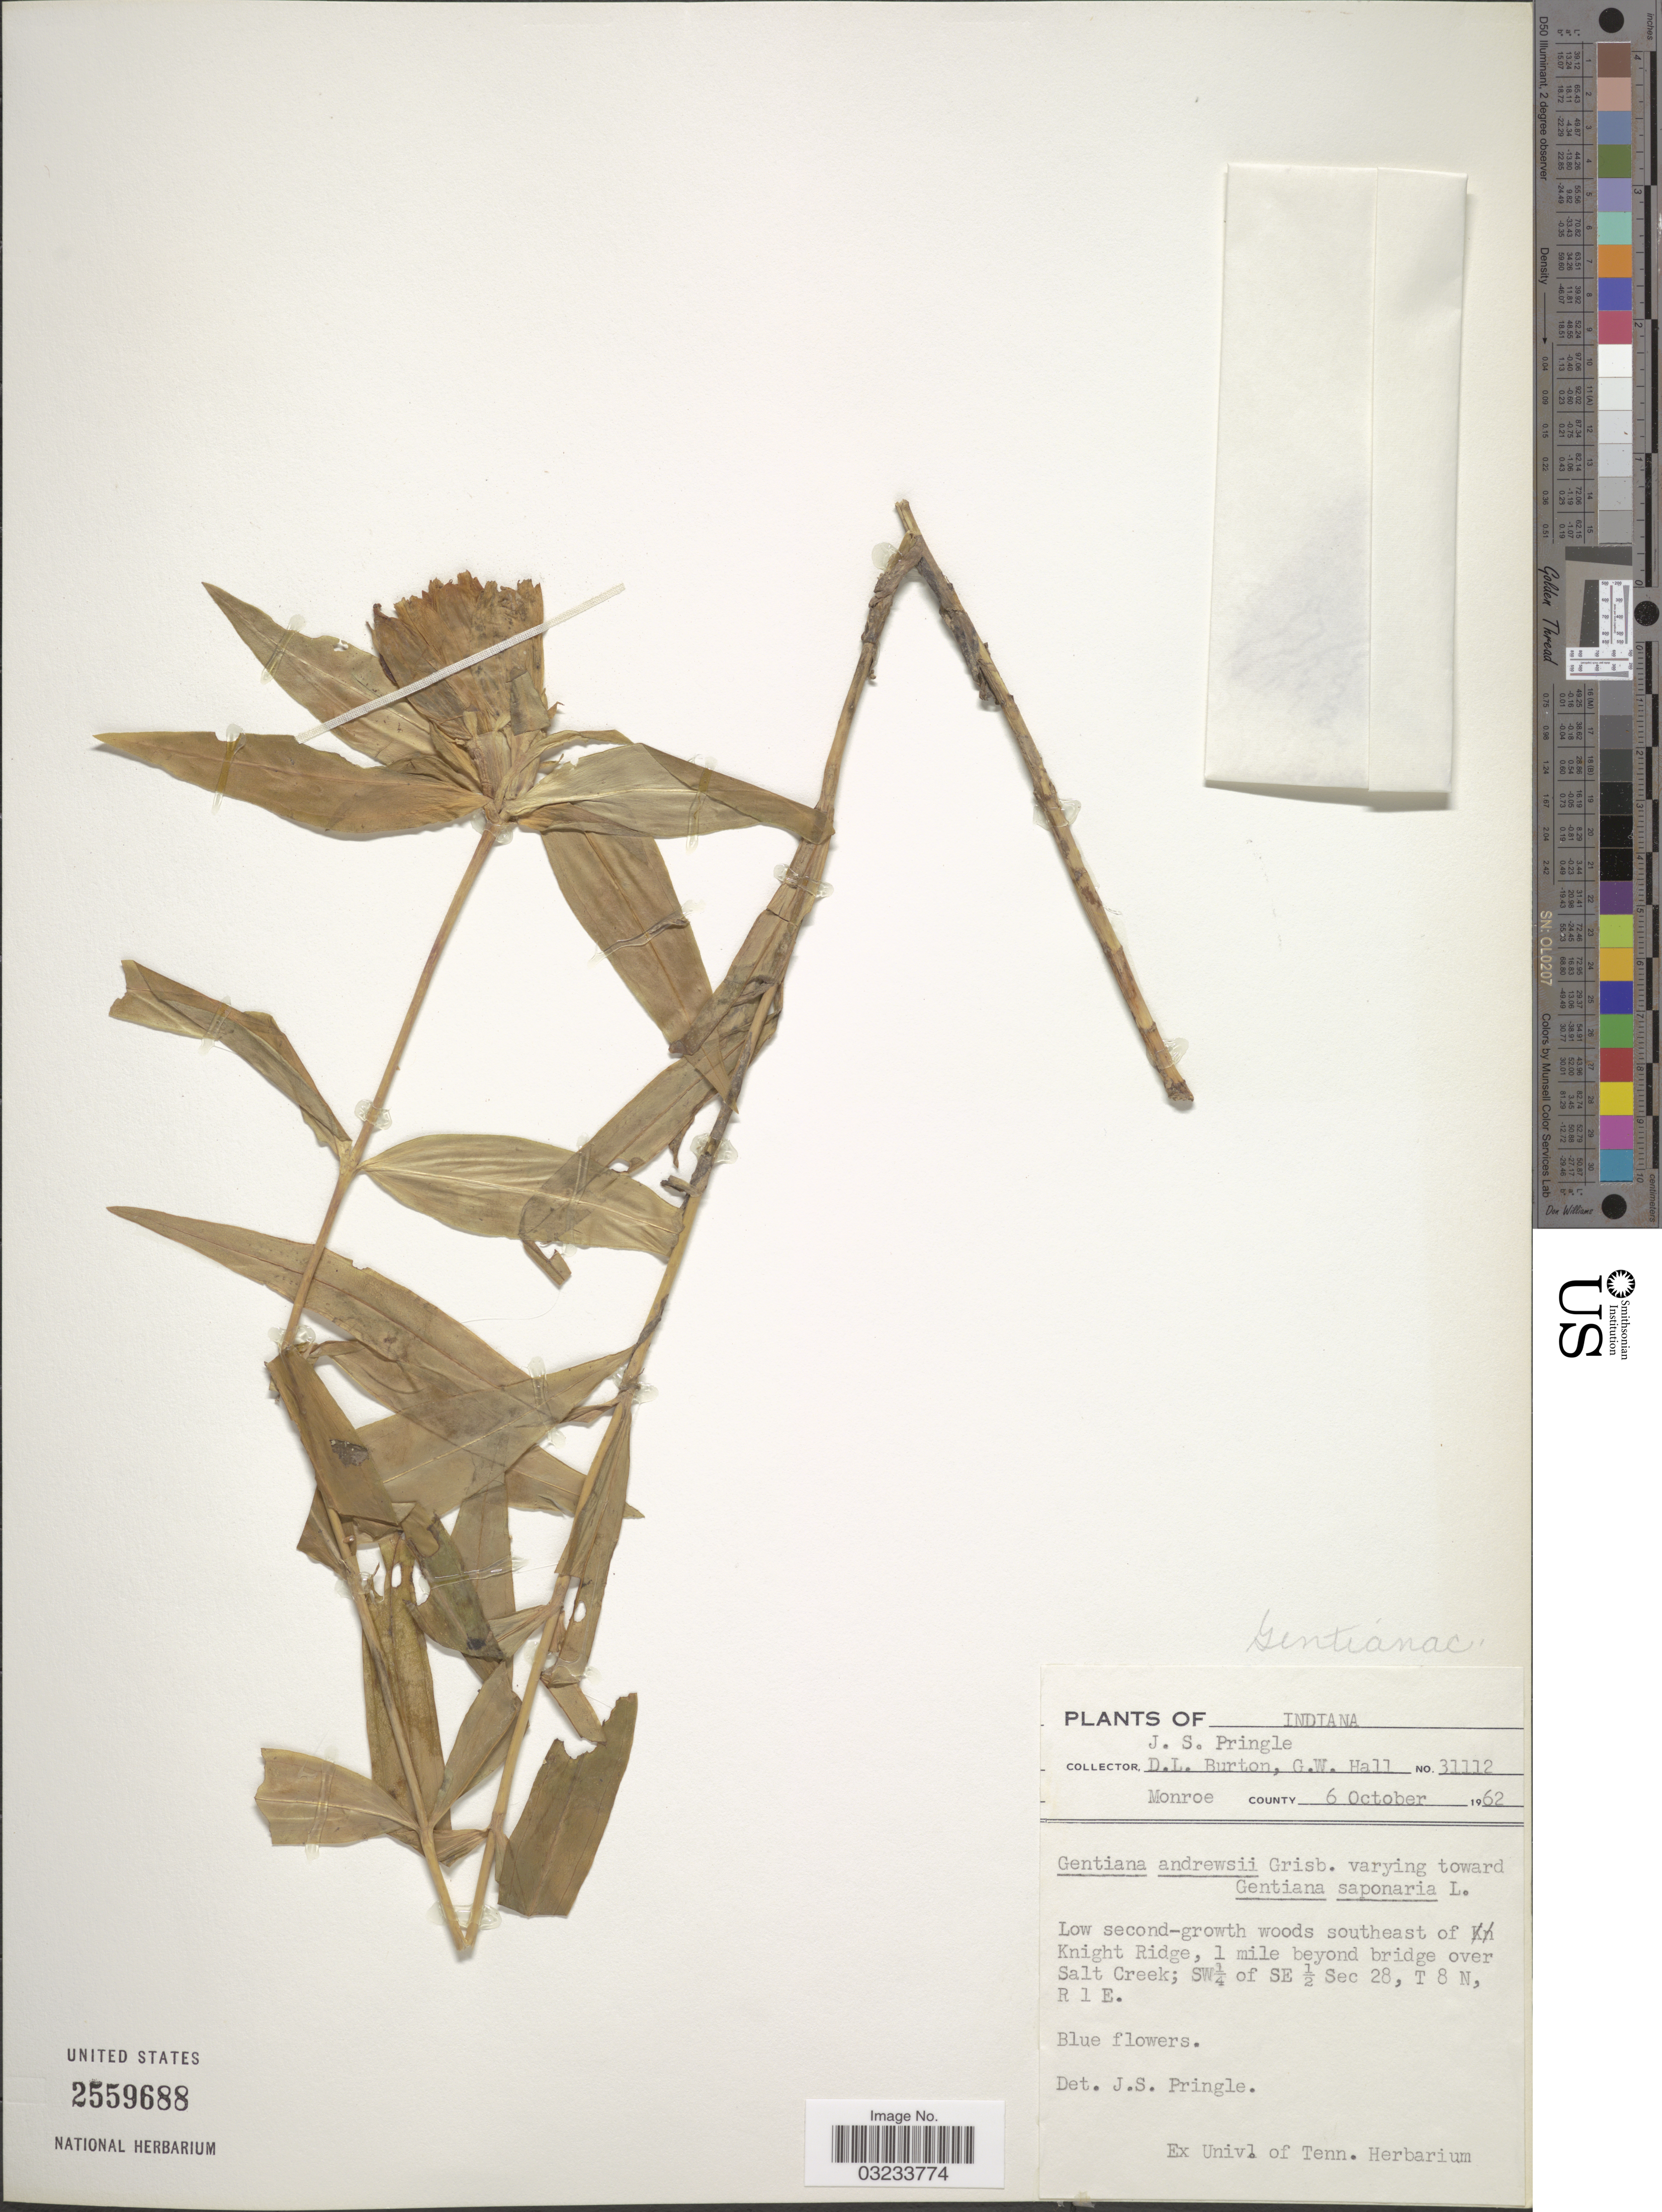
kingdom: Plantae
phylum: Tracheophyta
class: Magnoliopsida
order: Gentianales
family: Gentianaceae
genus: Gentiana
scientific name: Gentiana andrewsii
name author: Griseb.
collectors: J. S. Pringle, D. Burton & G. Hall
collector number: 31112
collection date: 1962-10-06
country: United States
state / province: Indiana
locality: Monroe County. Low second-growth woods southeast of Knight Ridge, 1 mile beyond bridge over Salt Creek; SW¼ of SE ½ Sec 28, T 8 N, R 1 E.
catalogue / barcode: US 2559688